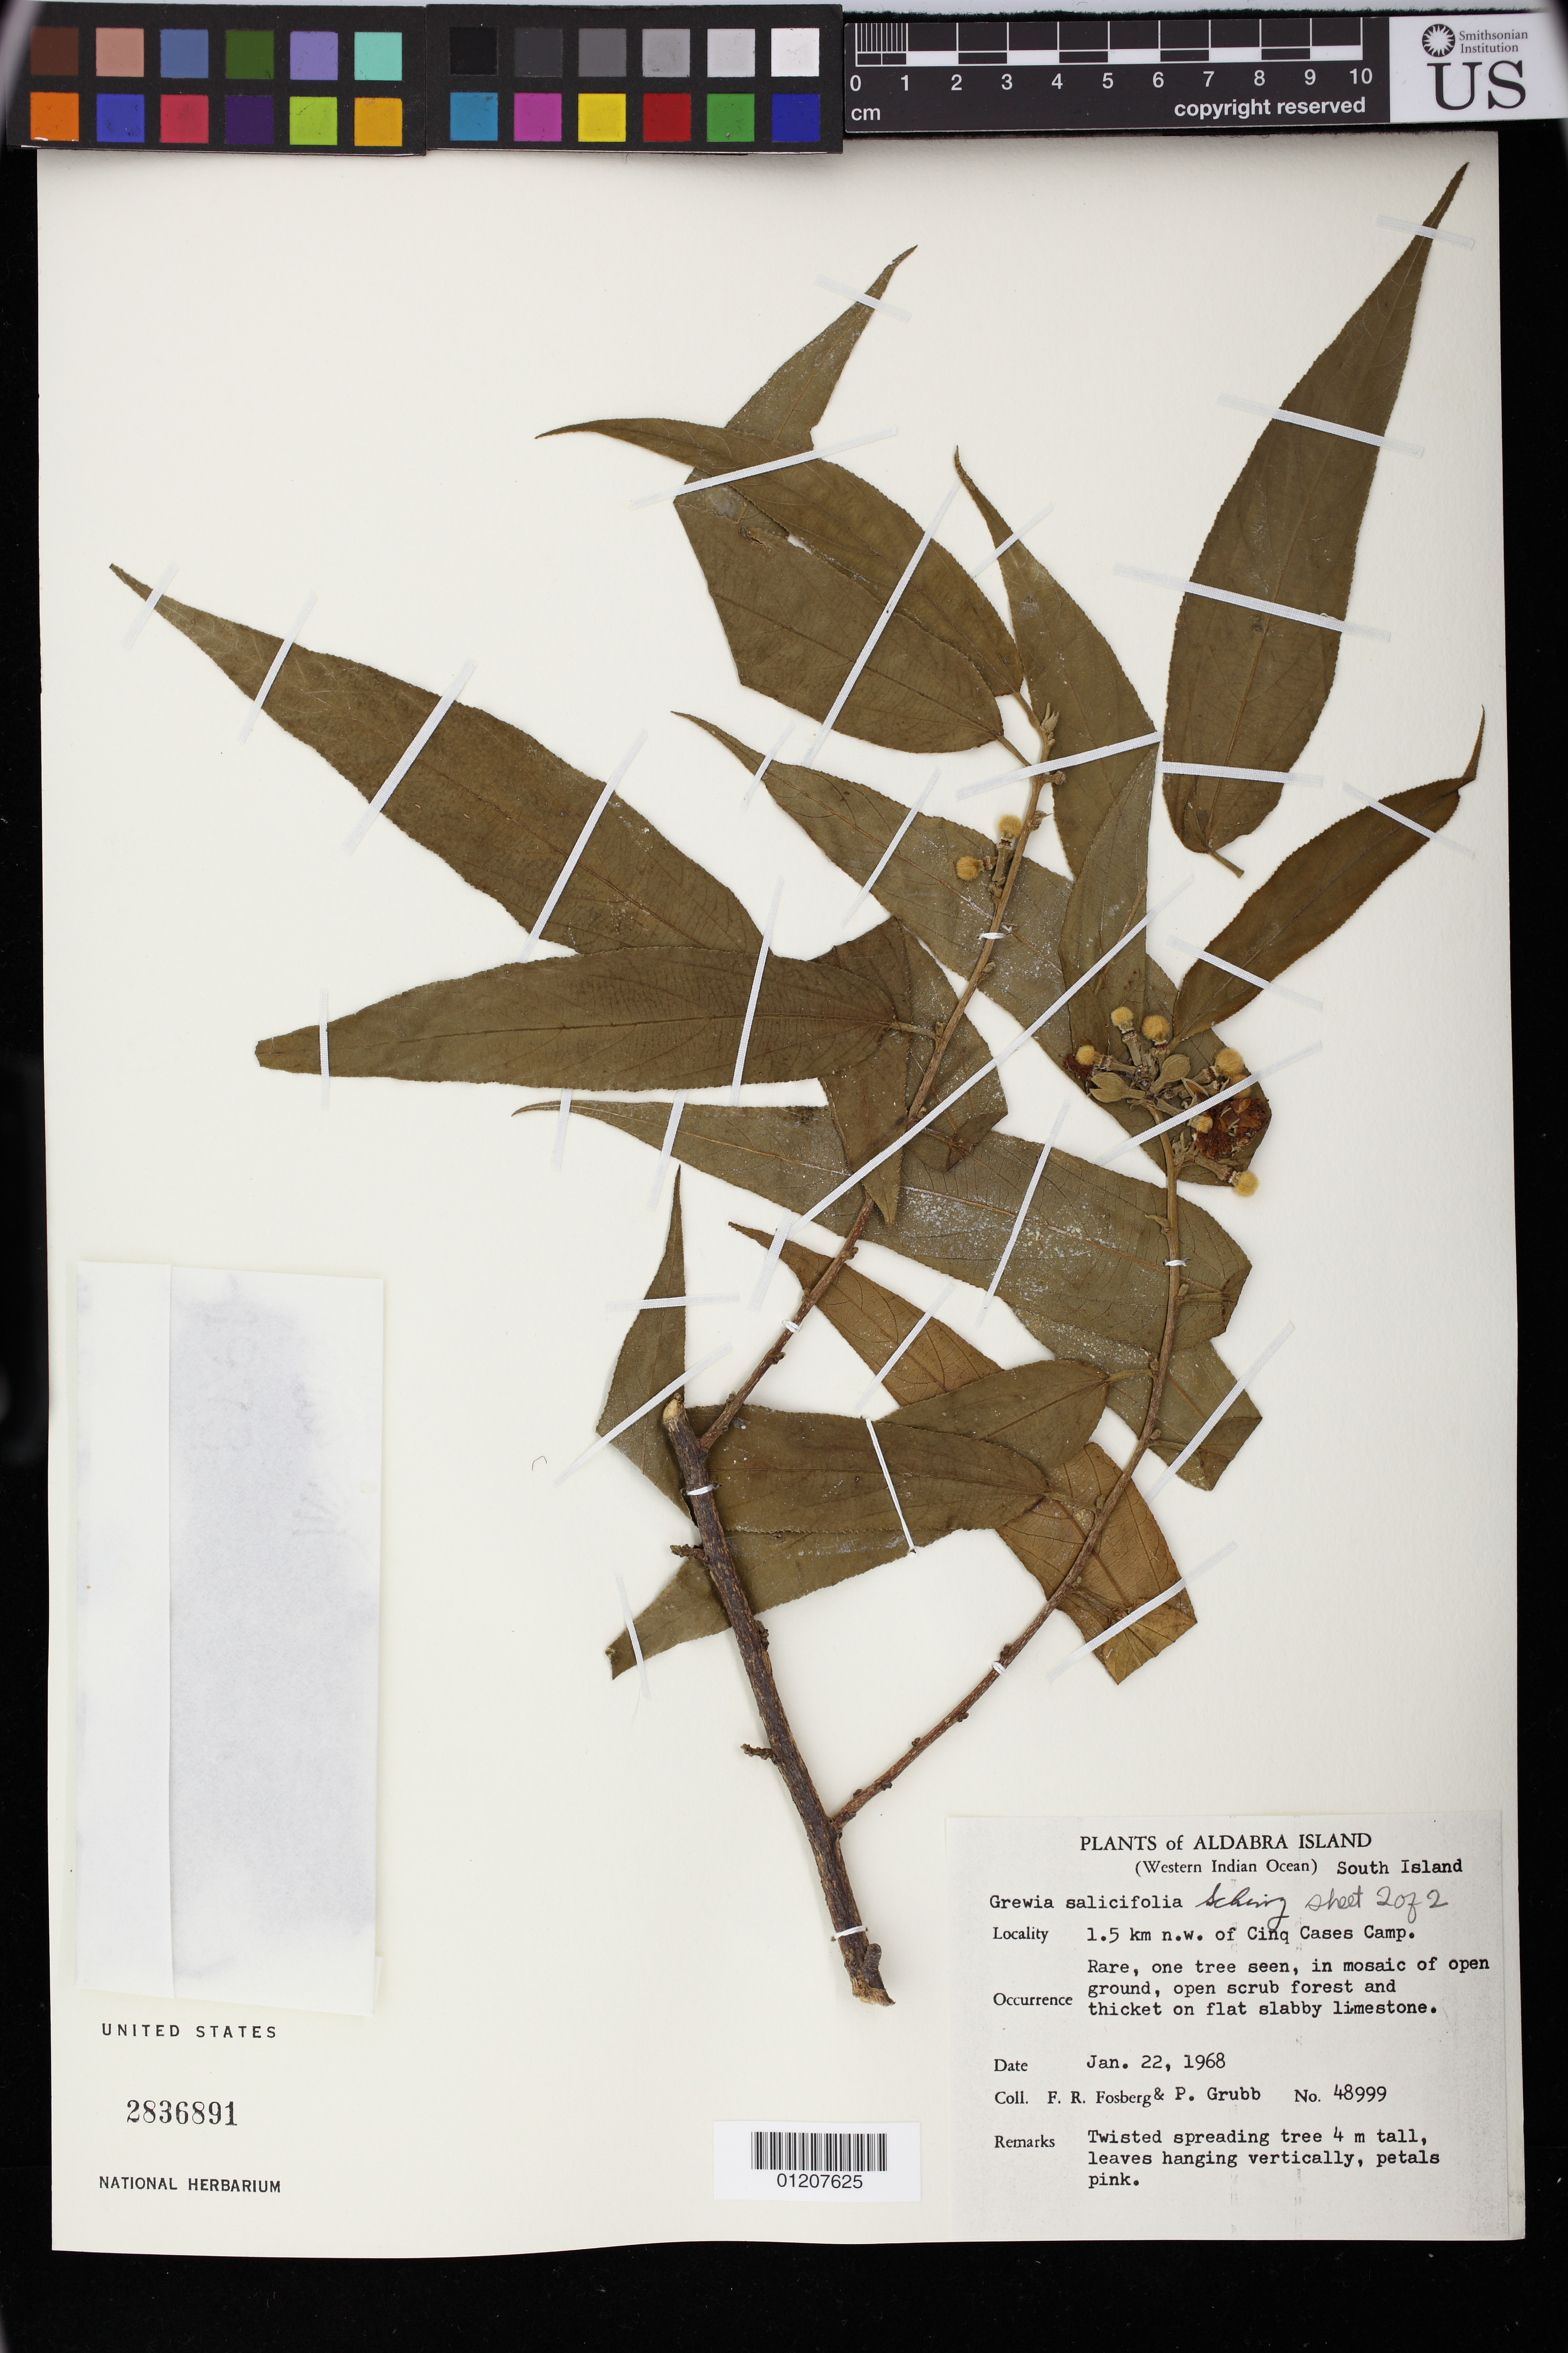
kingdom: Plantae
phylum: Tracheophyta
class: Magnoliopsida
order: Malvales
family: Malvaceae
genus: Grewia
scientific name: Grewia salicifolia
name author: Schinz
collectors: F. R. Fosberg & P. J. Grubb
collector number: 48999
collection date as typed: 22 Jan 1968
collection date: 1968-01-22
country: Seychelles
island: Aldabra Atoll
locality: Aldabra Island: South Islet. 1.5 km. N.W. of Cinq Cases Camp.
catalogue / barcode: US 2836891